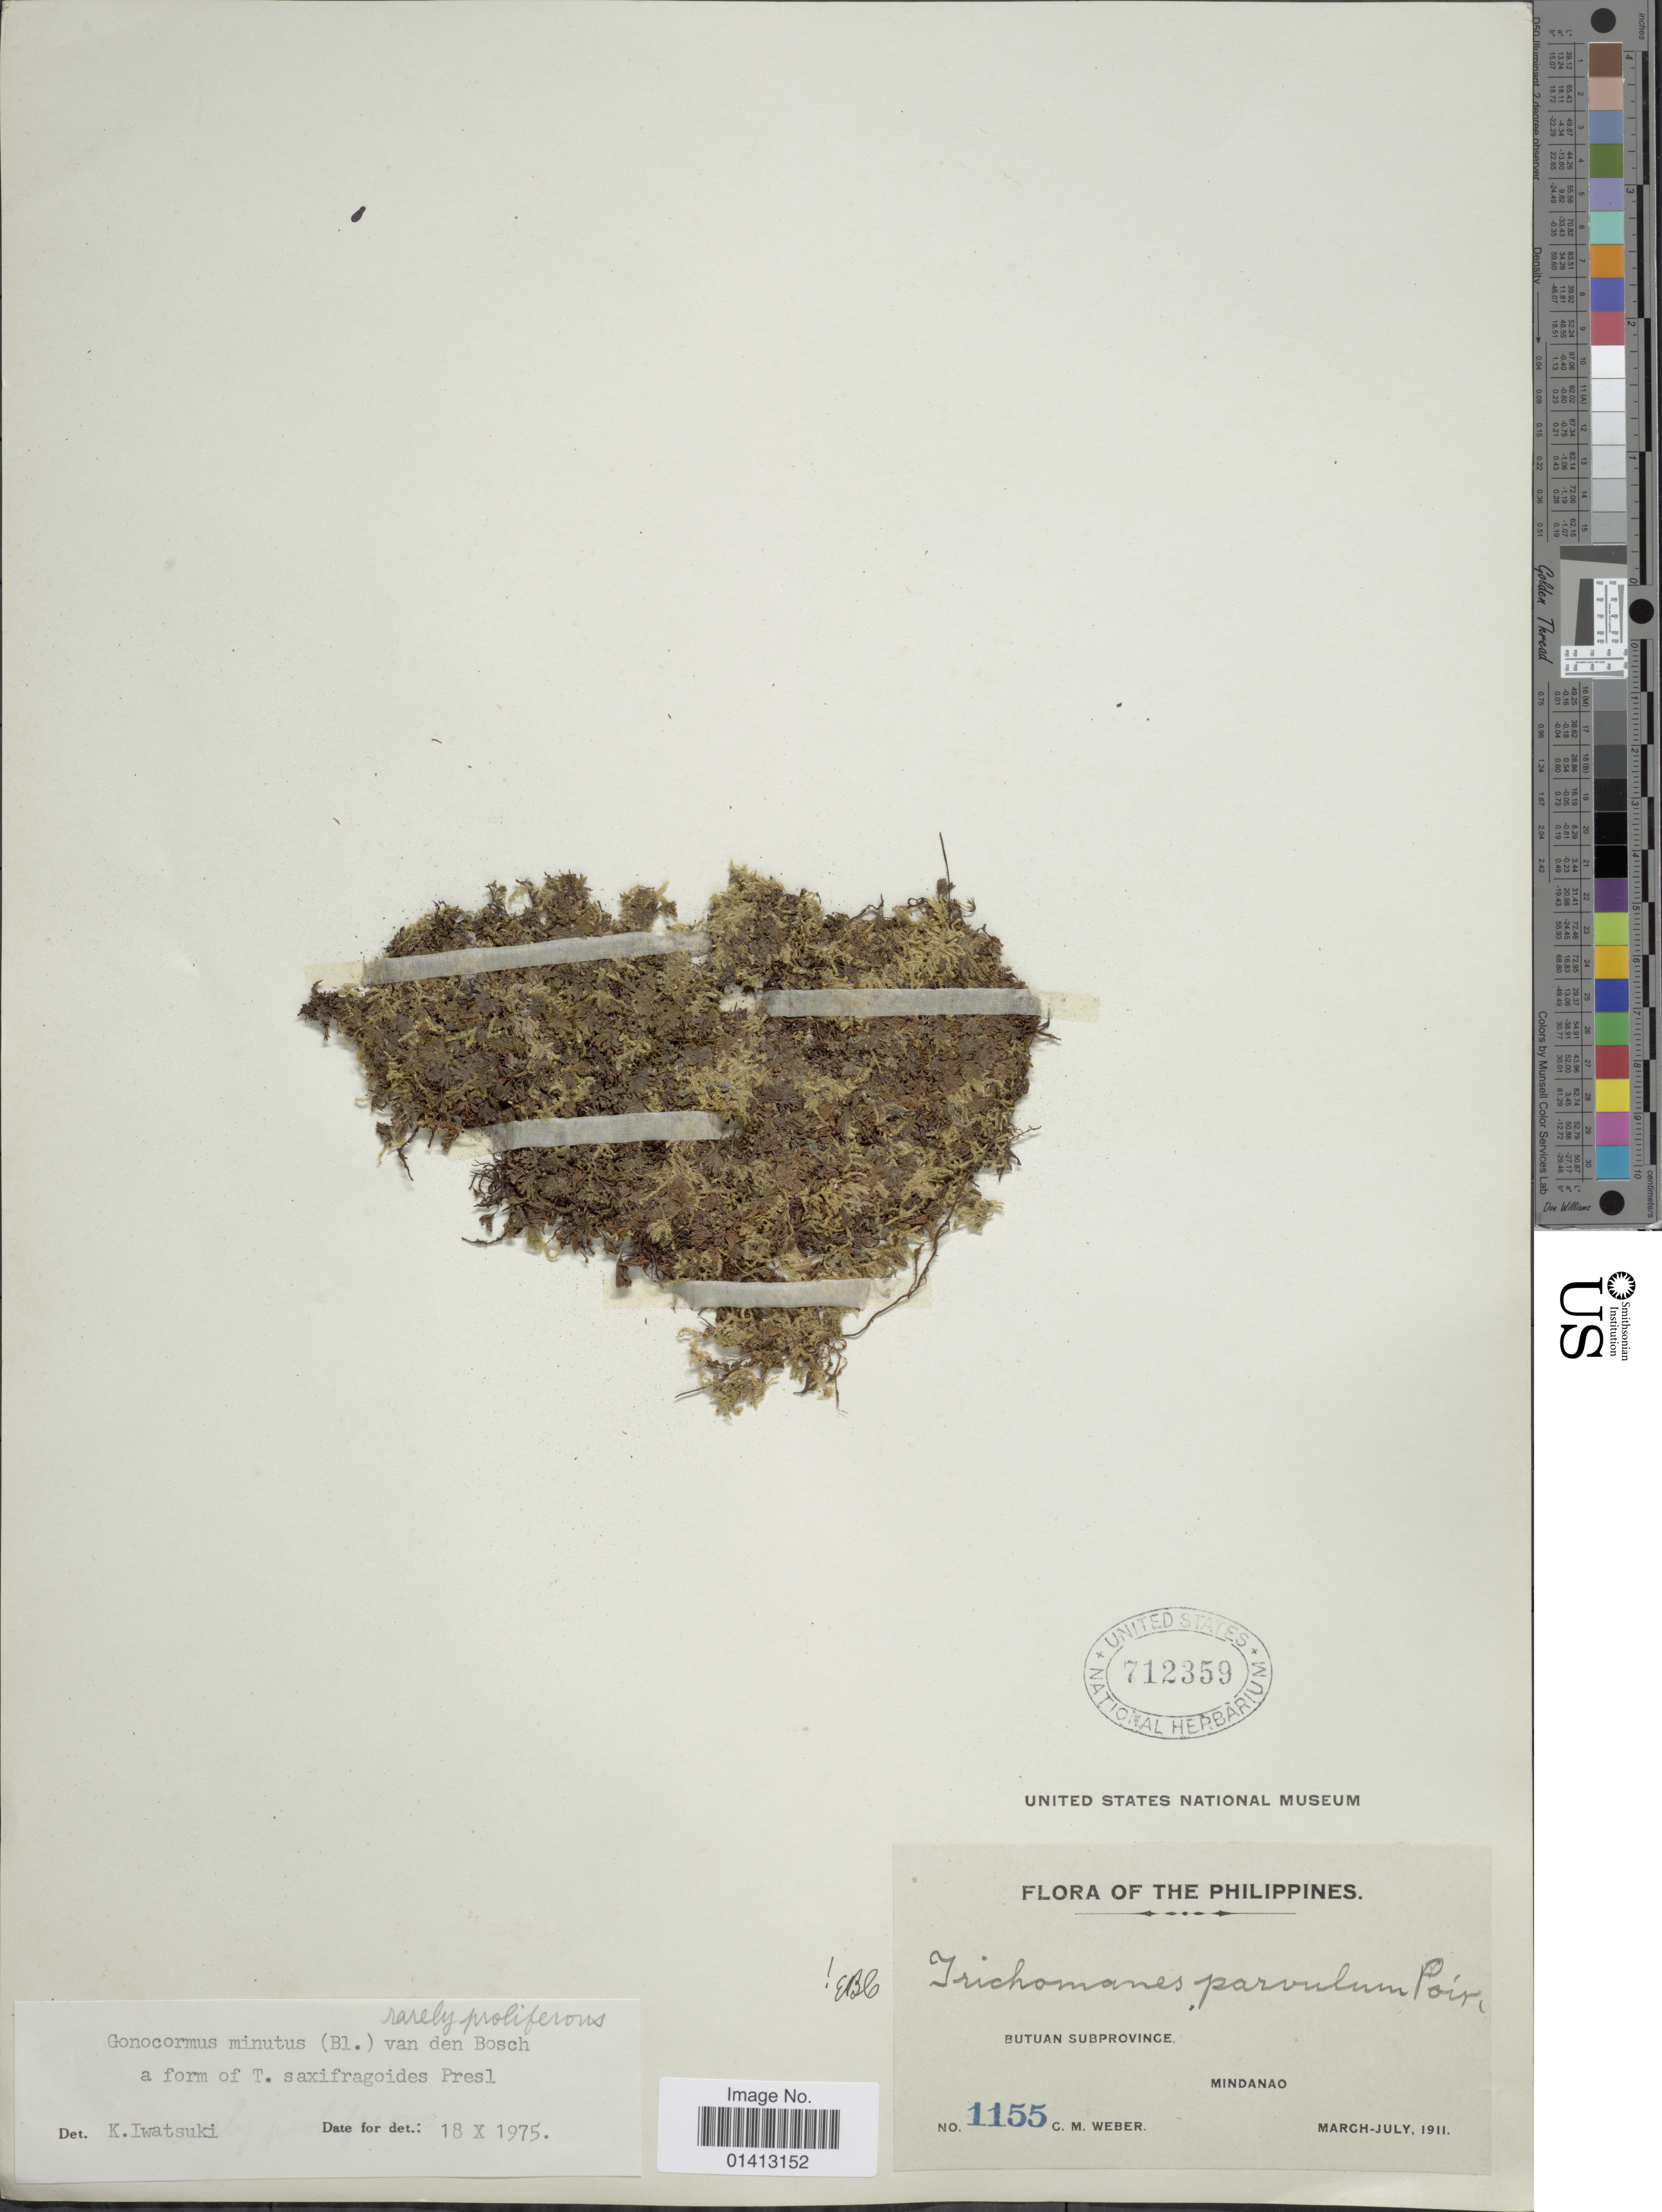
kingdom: Plantae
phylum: Tracheophyta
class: Polypodiopsida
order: Hymenophyllales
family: Hymenophyllaceae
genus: Crepidomanes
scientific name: Crepidomanes minutum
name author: (Blume) K. Iwats.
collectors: C. M. Weber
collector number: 1155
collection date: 1911-03/1911-07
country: Philippines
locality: Butuan Subprovince, Mindanao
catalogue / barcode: US 712359